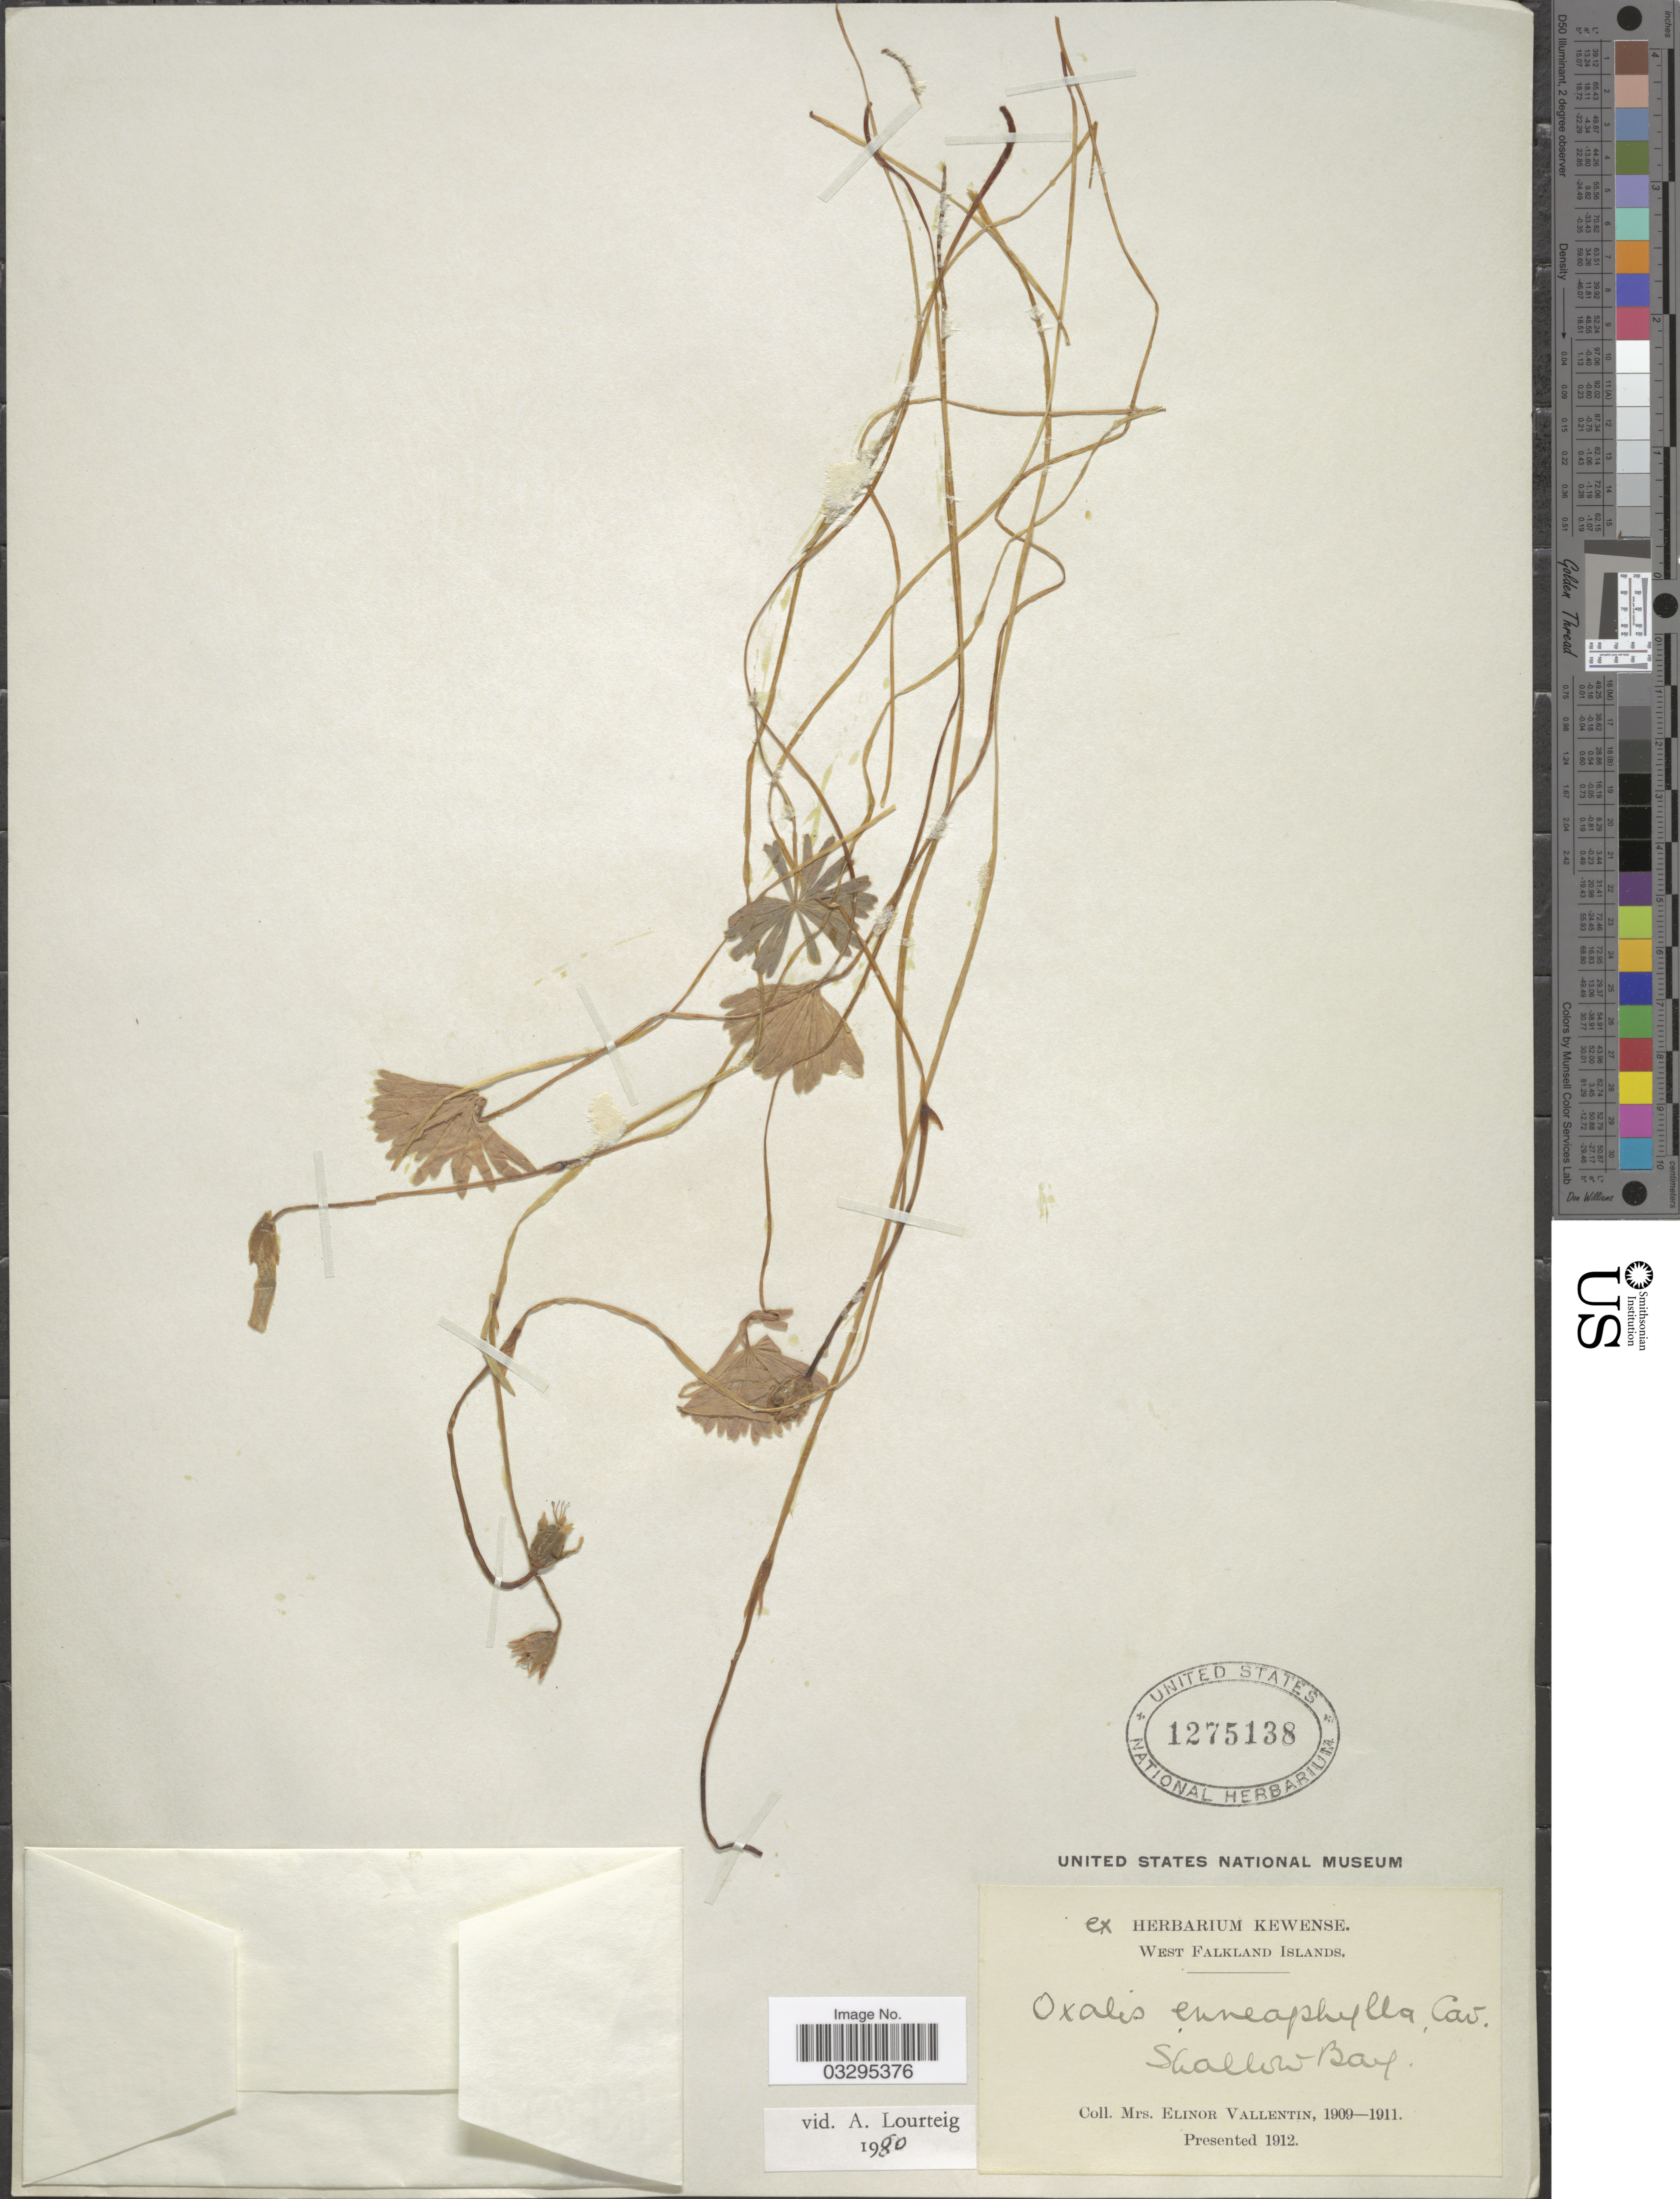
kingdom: Plantae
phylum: Tracheophyta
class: Magnoliopsida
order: Oxalidales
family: Oxalidaceae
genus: Oxalis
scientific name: Oxalis enneaphylla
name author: Cav.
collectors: E. Vallentin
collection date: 1909/1911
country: Falkland Islands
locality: West Falkland Islands. Shallow Bay.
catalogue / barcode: US 1275138